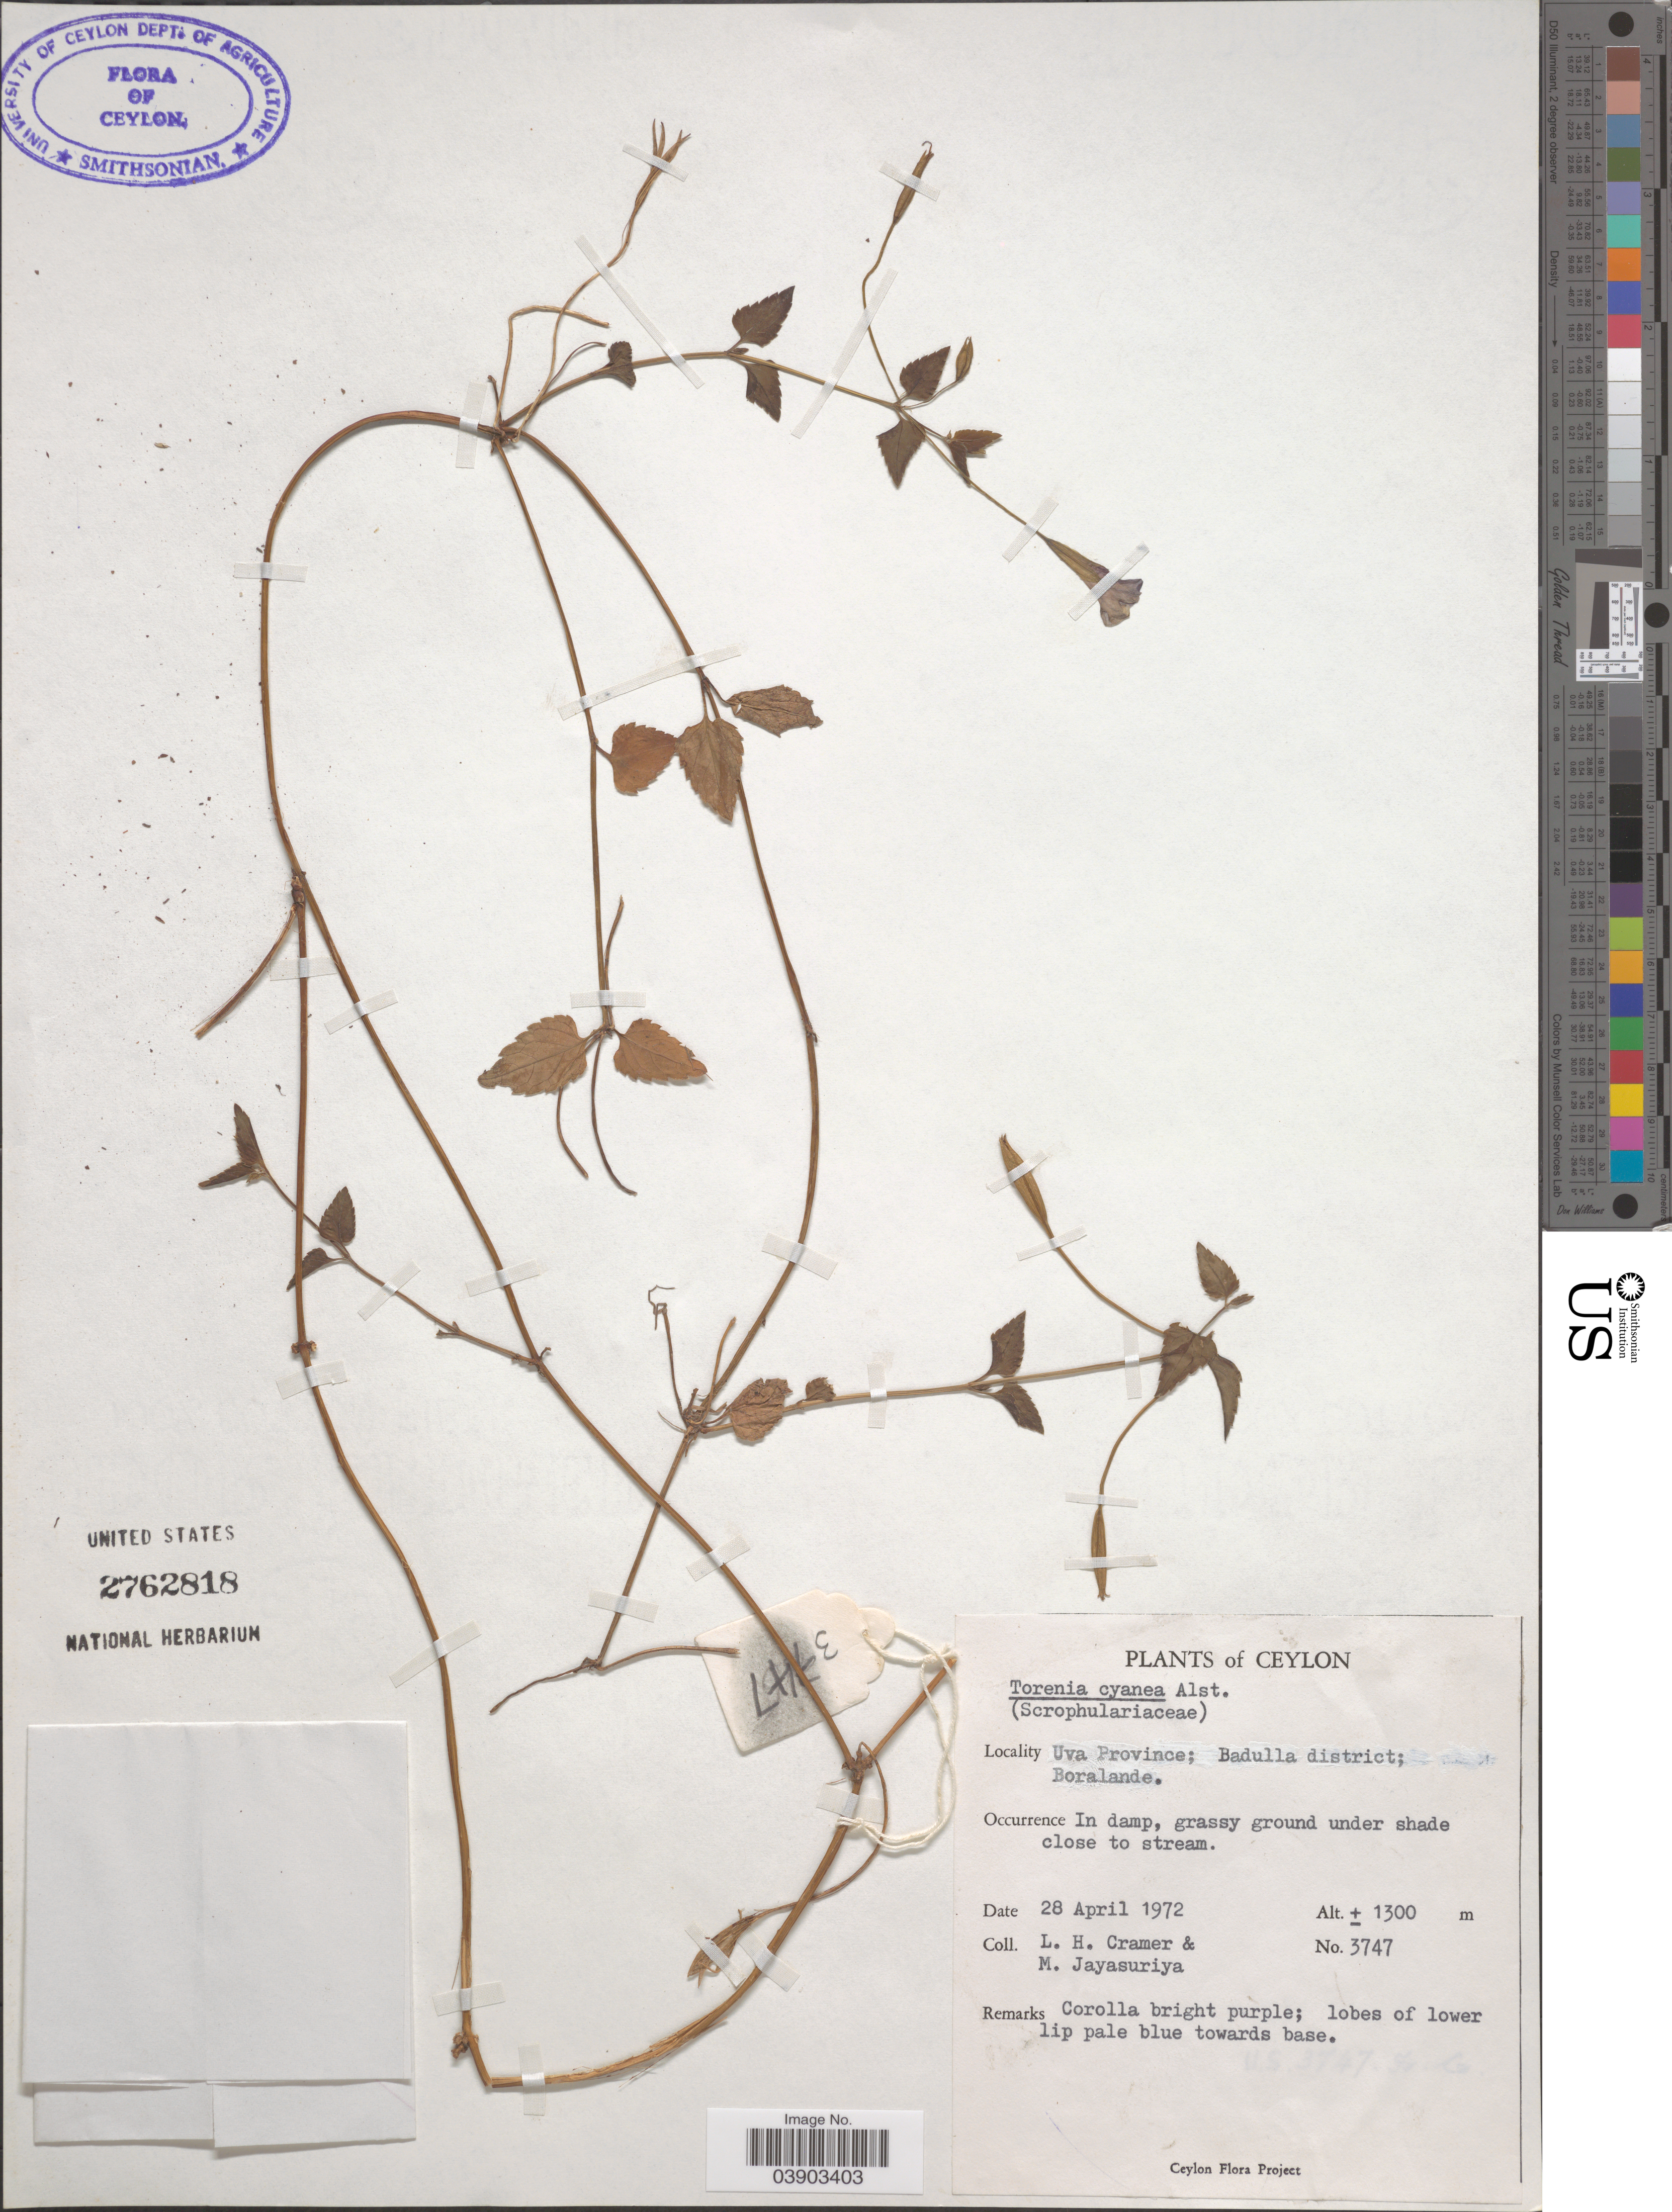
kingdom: Plantae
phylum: Tracheophyta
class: Magnoliopsida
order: Lamiales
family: Linderniaceae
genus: Torenia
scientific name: Torenia cyanea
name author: Alston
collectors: L. H. Cramer & M. Jayasuriya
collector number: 3747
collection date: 1972-04-28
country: Sri Lanka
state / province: Uva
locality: Ceylon. Badulla district; Boralande.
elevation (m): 1300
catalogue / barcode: US 2762818